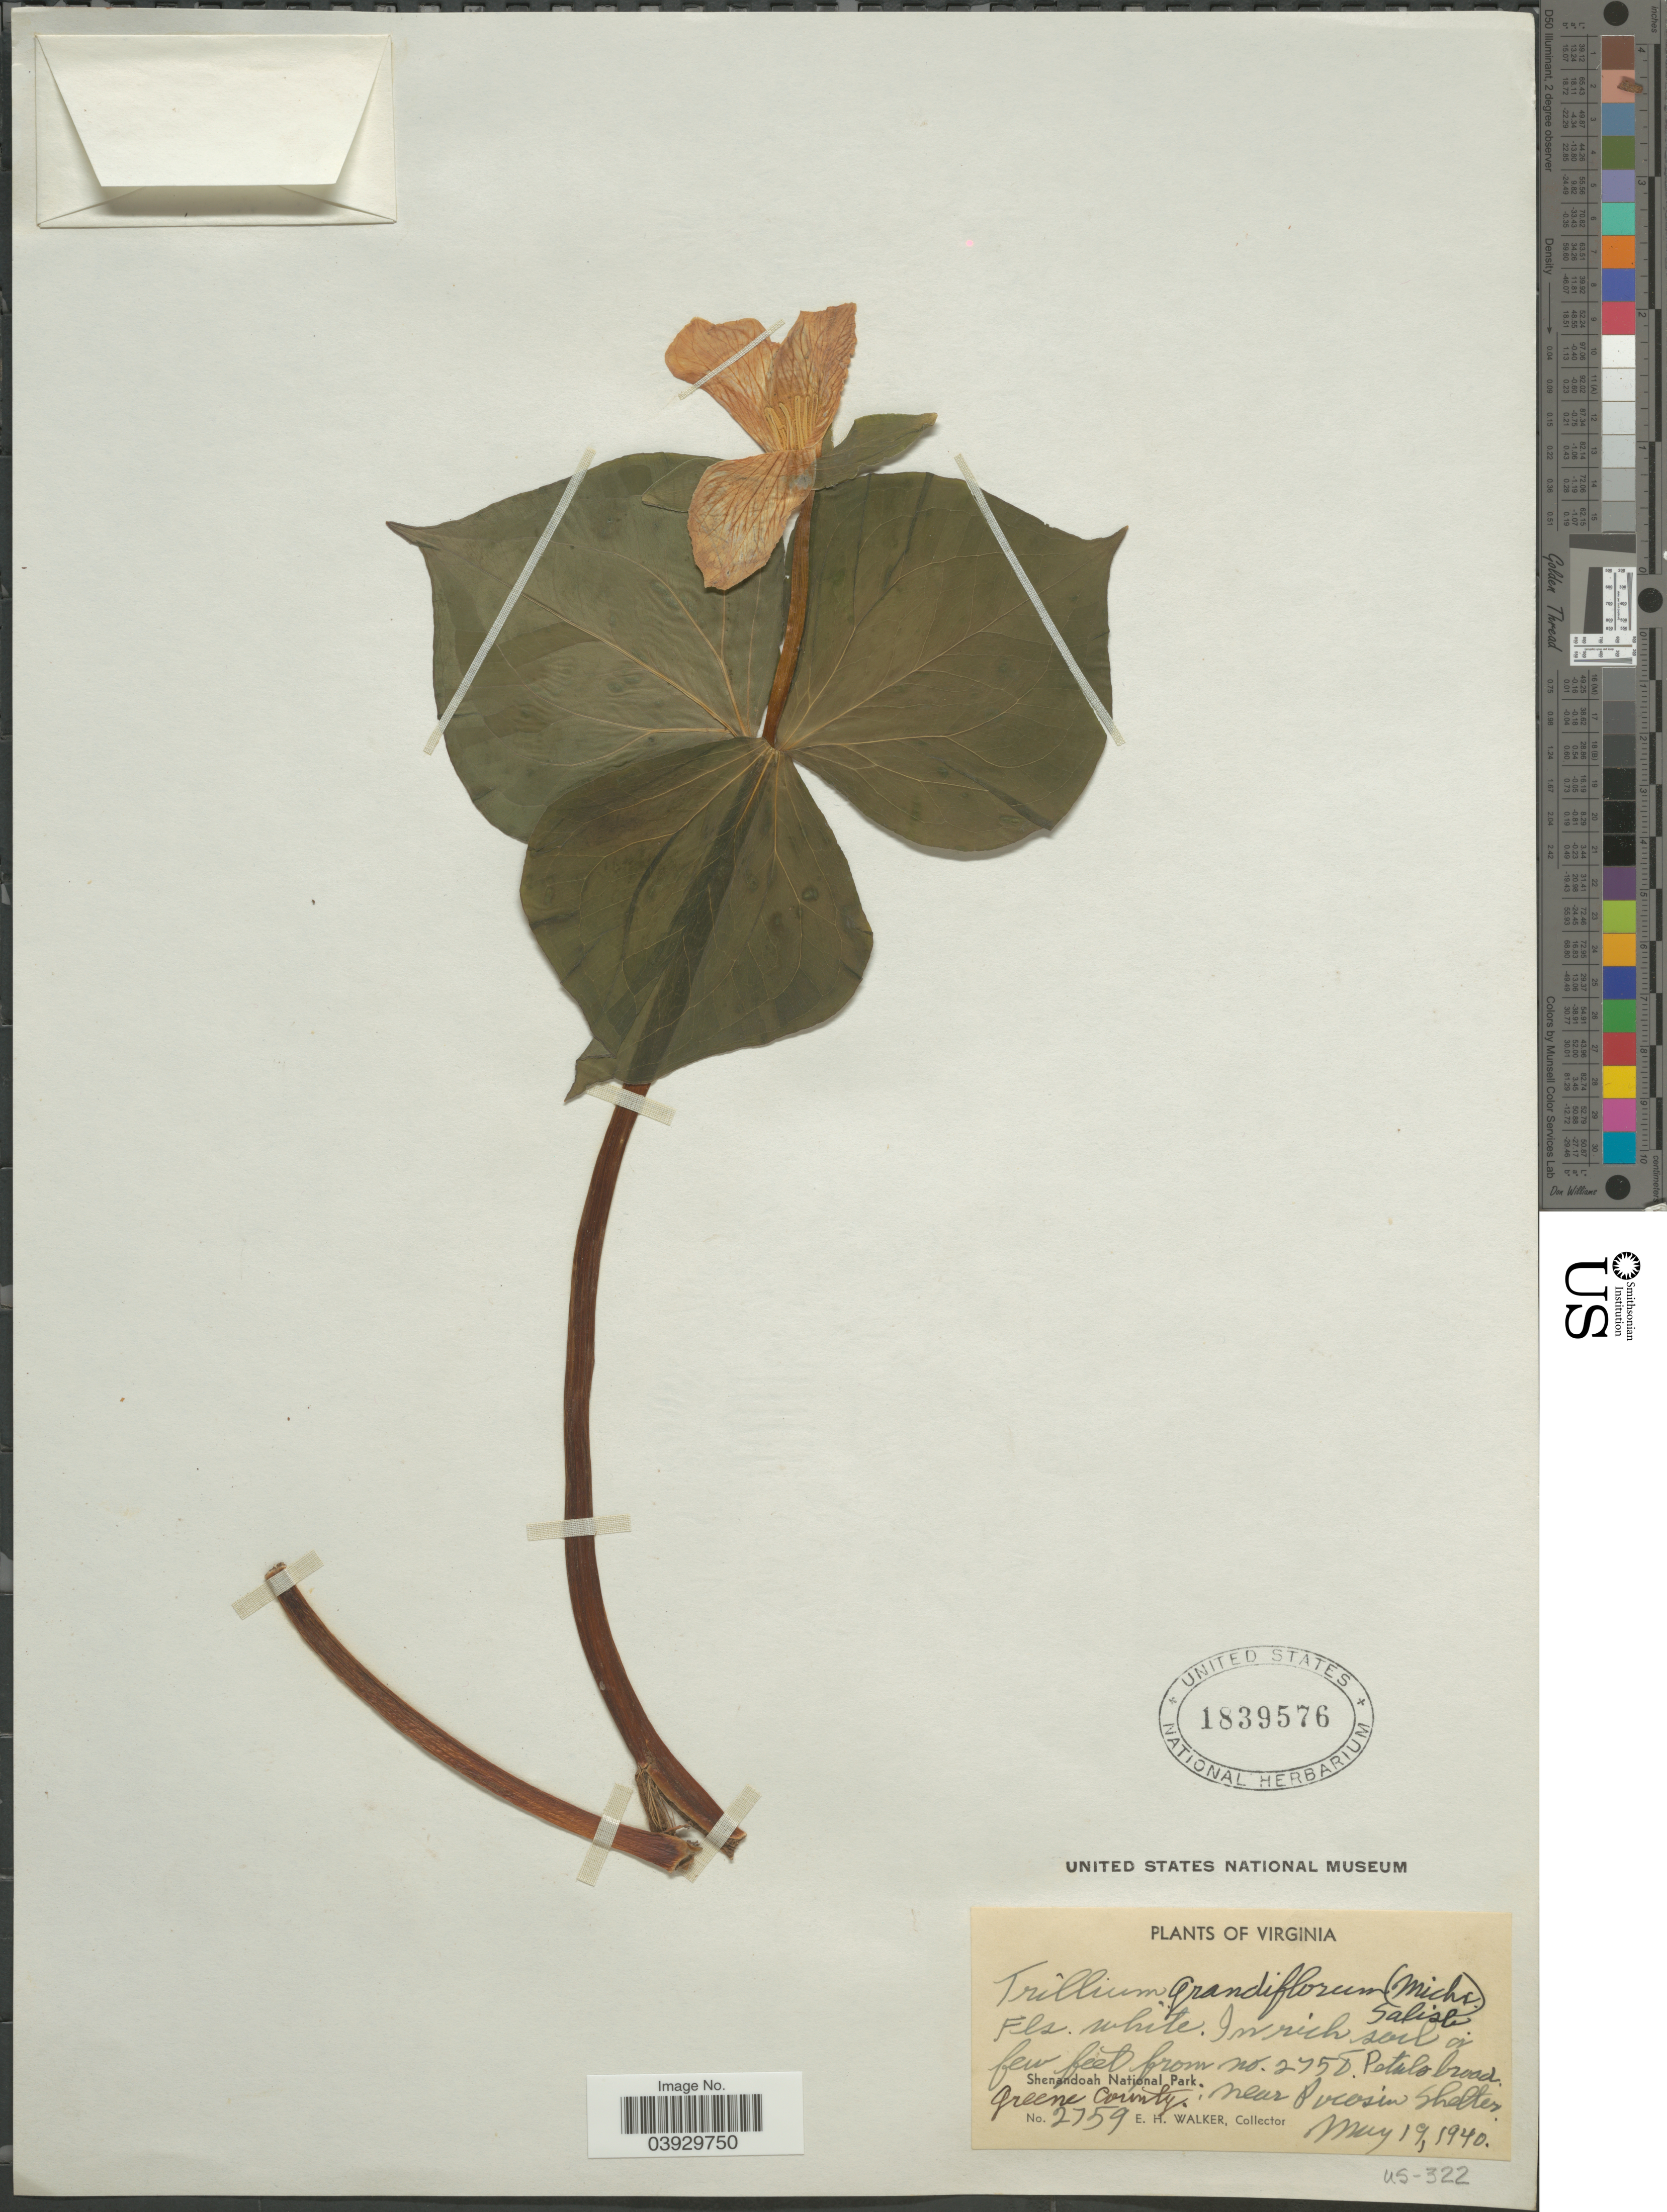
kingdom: Plantae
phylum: Tracheophyta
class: Liliopsida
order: Liliales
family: Melanthiaceae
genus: Trillium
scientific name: Trillium grandiflorum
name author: (Michx.) Salisb.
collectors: E. H. Walker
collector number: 2759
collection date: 1940-05-19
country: United States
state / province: Virginia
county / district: Greene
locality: Shenandoah National Park. Greene County, near Pocosin Shelter.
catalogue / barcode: US 1839576